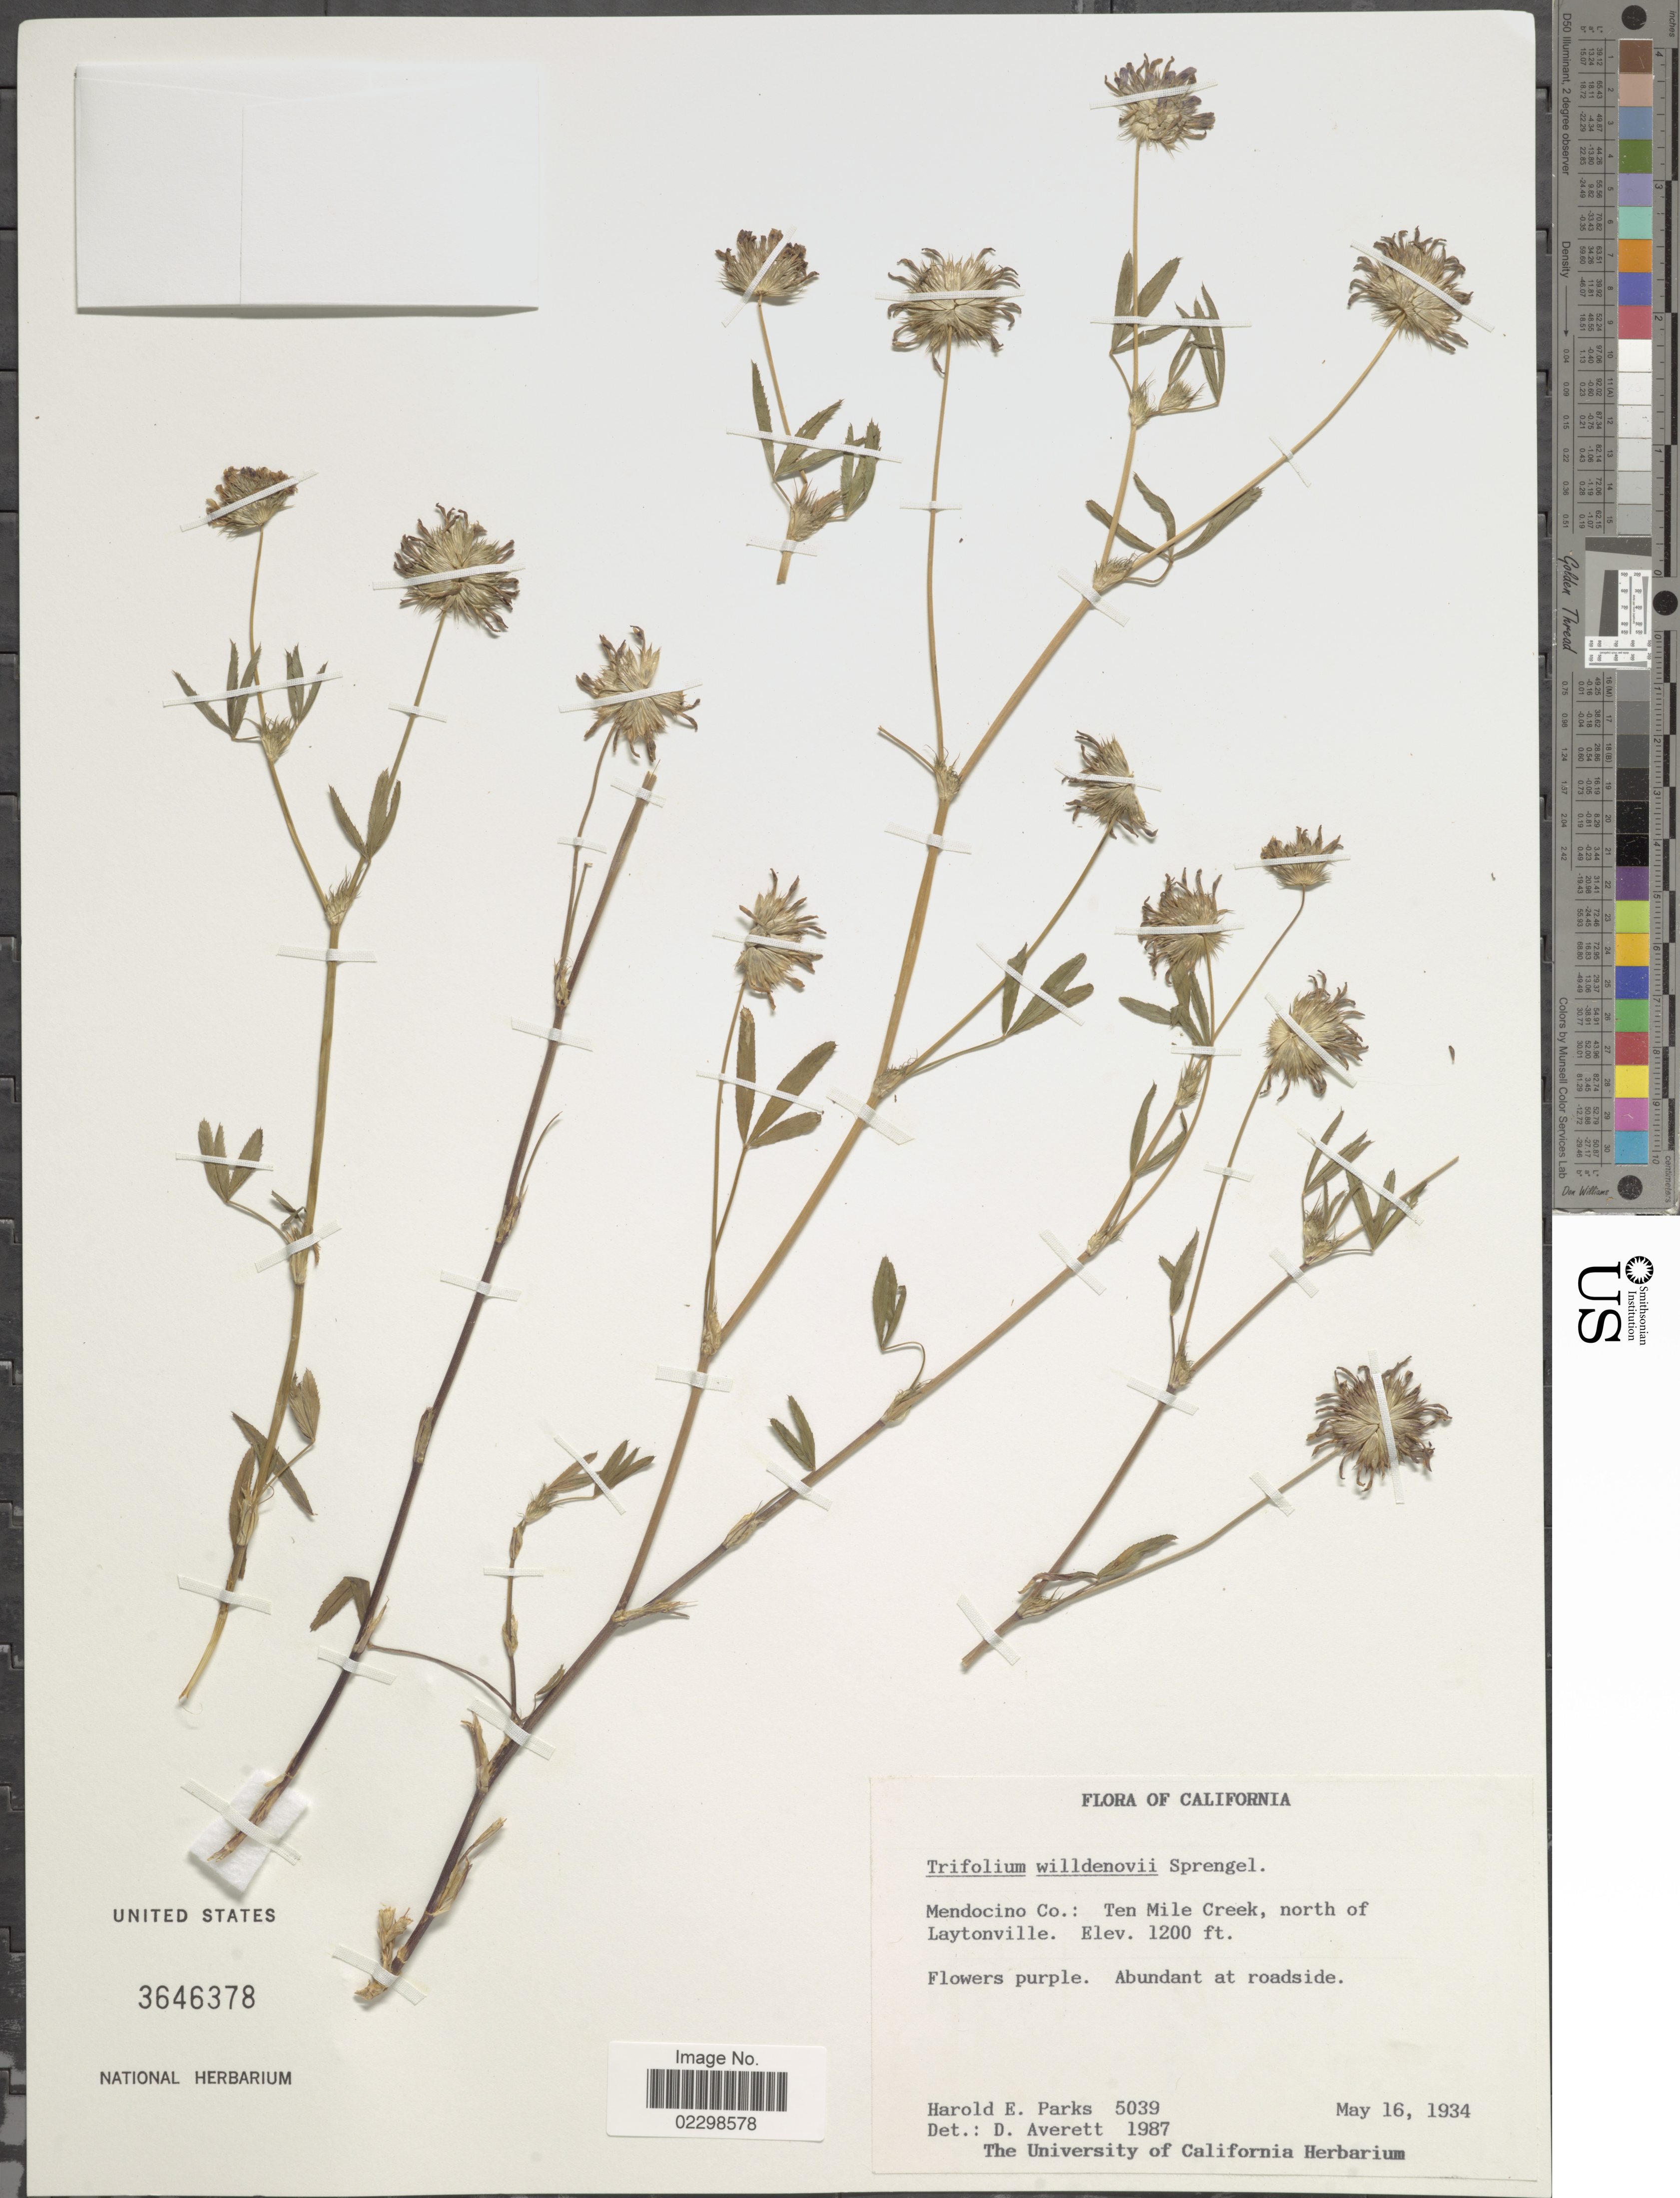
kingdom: Plantae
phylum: Tracheophyta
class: Magnoliopsida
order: Fabales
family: Fabaceae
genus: Trifolium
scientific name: Trifolium willdenovii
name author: Spreng.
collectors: H. E. Parks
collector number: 5039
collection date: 1934-05-16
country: United States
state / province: California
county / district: Mendocino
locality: Mendocino Co., Ten Mile Creek, north of Laytonville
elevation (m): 366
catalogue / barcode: US 3646378